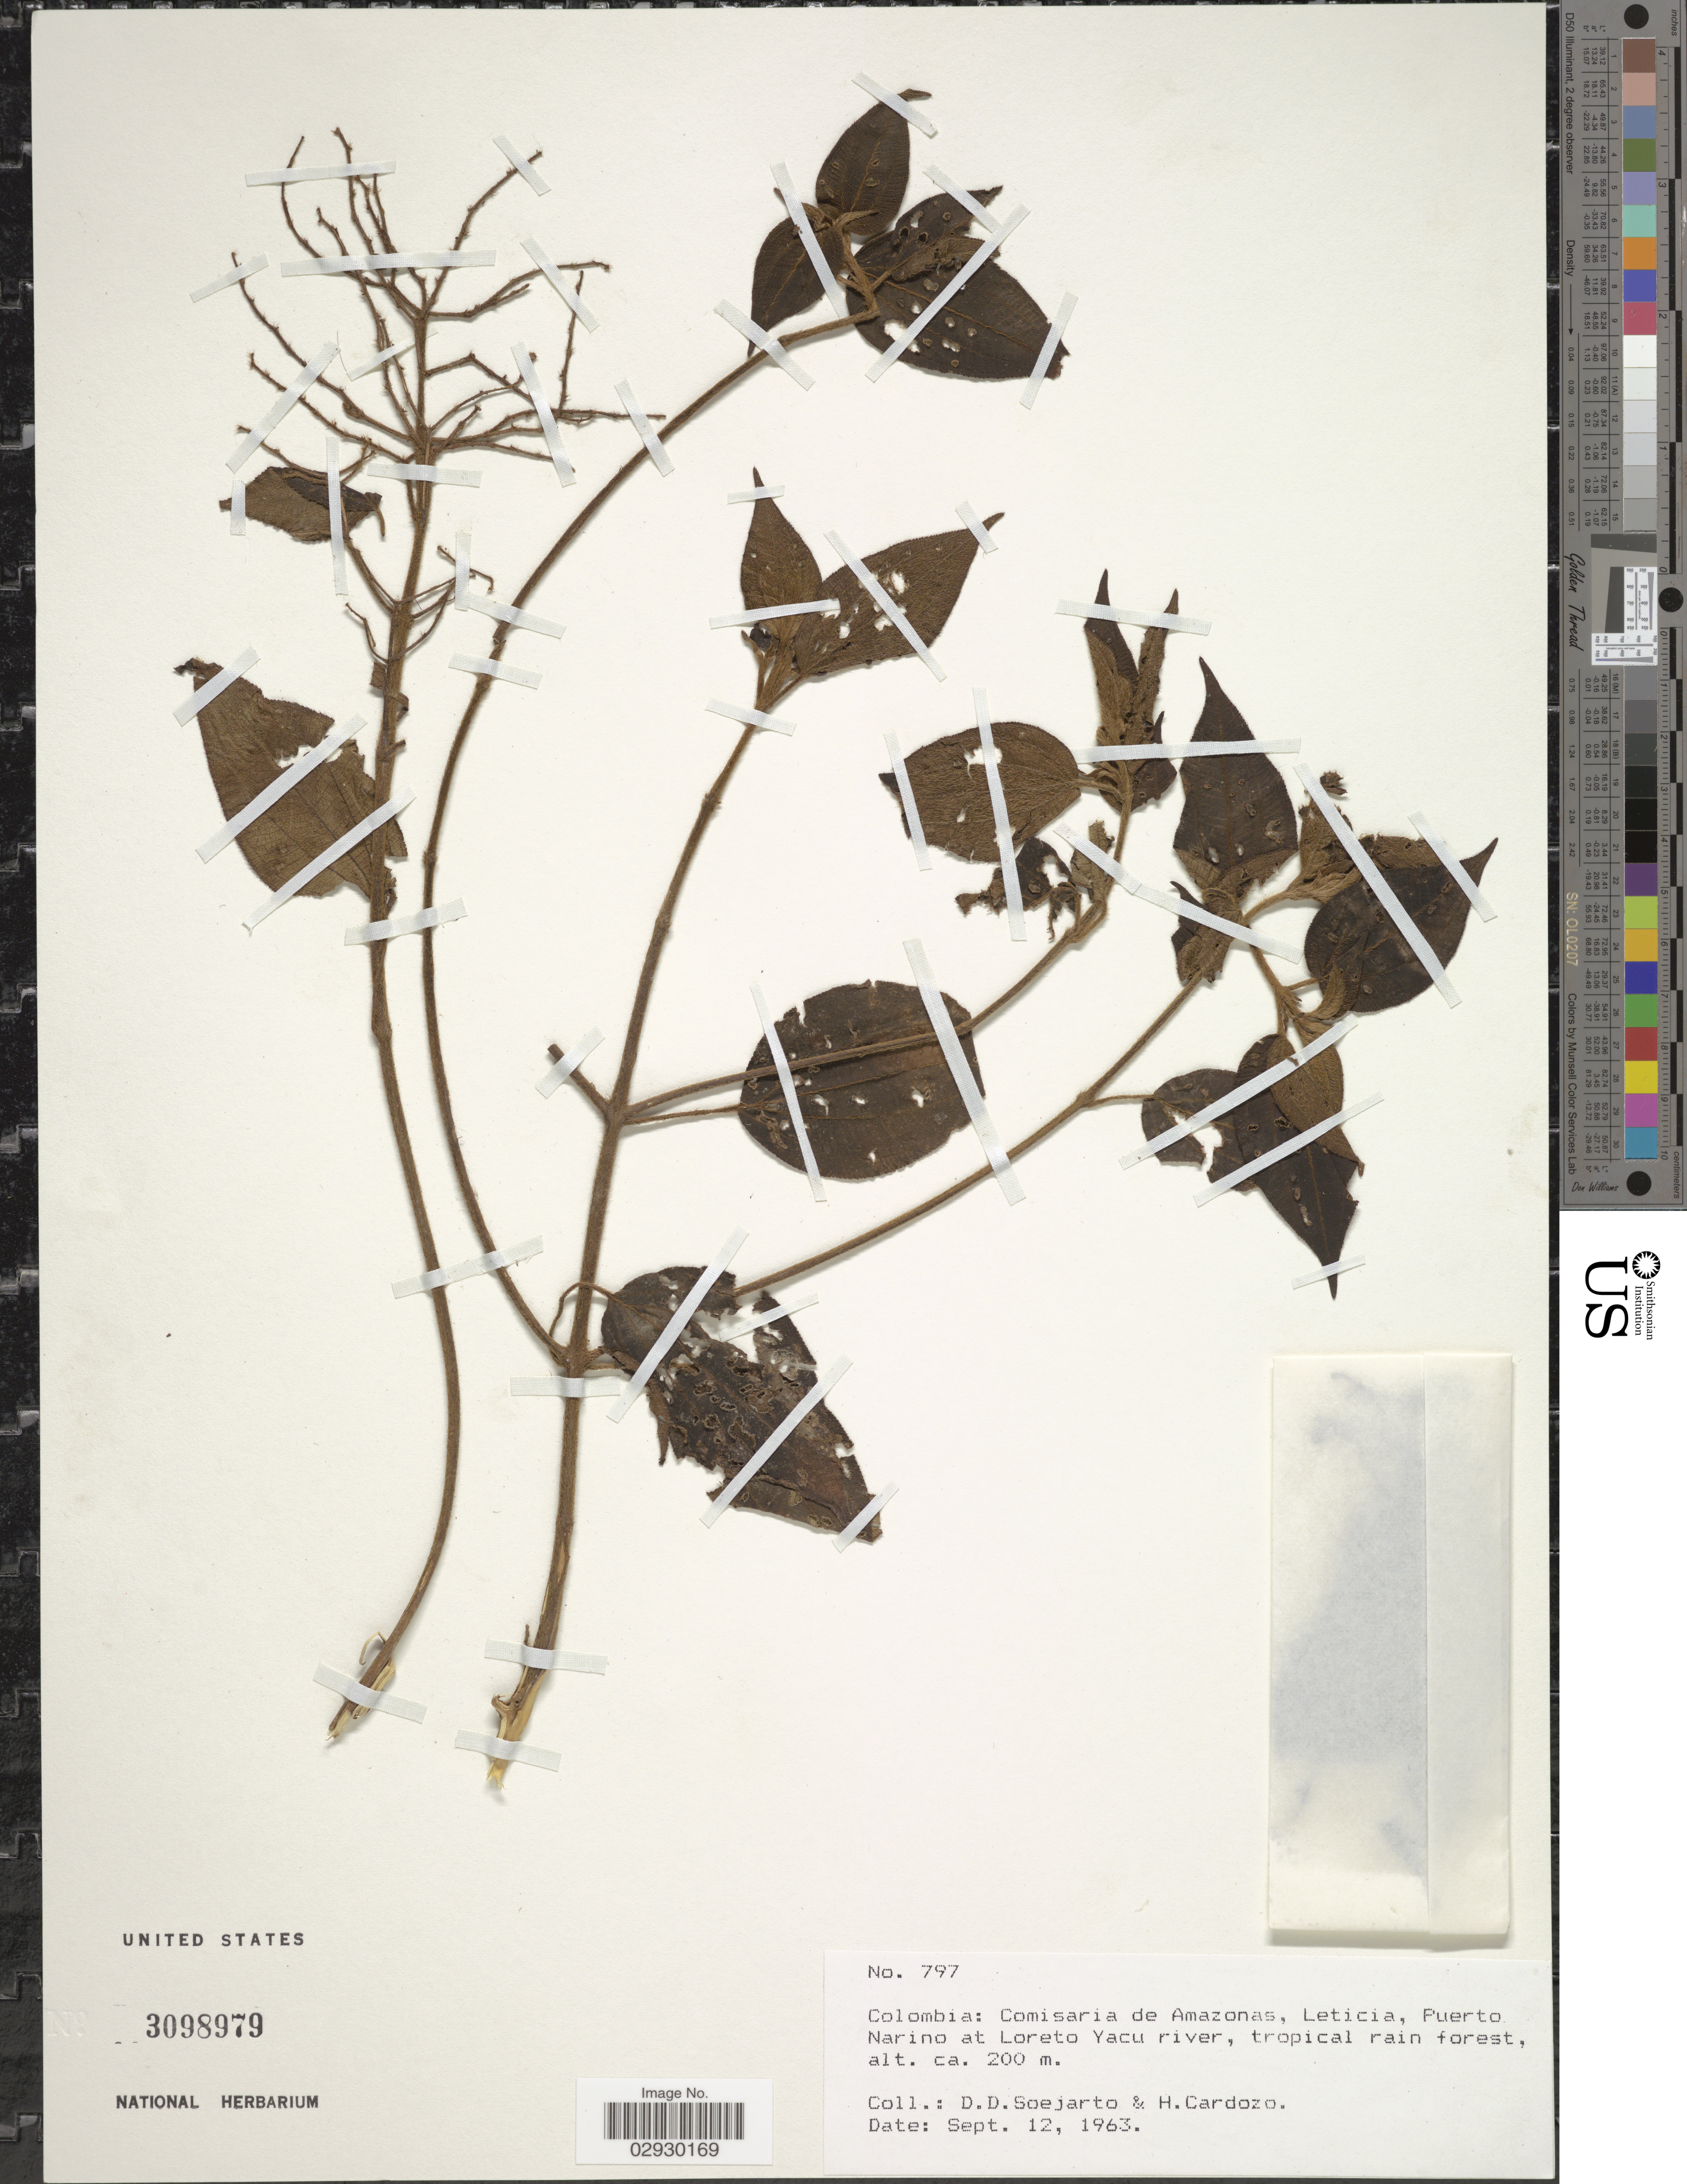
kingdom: Plantae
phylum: Tracheophyta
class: Magnoliopsida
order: Myrtales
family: Melastomataceae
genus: Leandra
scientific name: Leandra sp.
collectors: H. Cardozo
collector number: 797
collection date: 1963-09-12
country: Colombia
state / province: Amazônas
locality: Comisaria de Amazonas, Leticia, Puerto Narino at Loreto Yacu river, tropical rain forest.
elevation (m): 200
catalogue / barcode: US 3098979